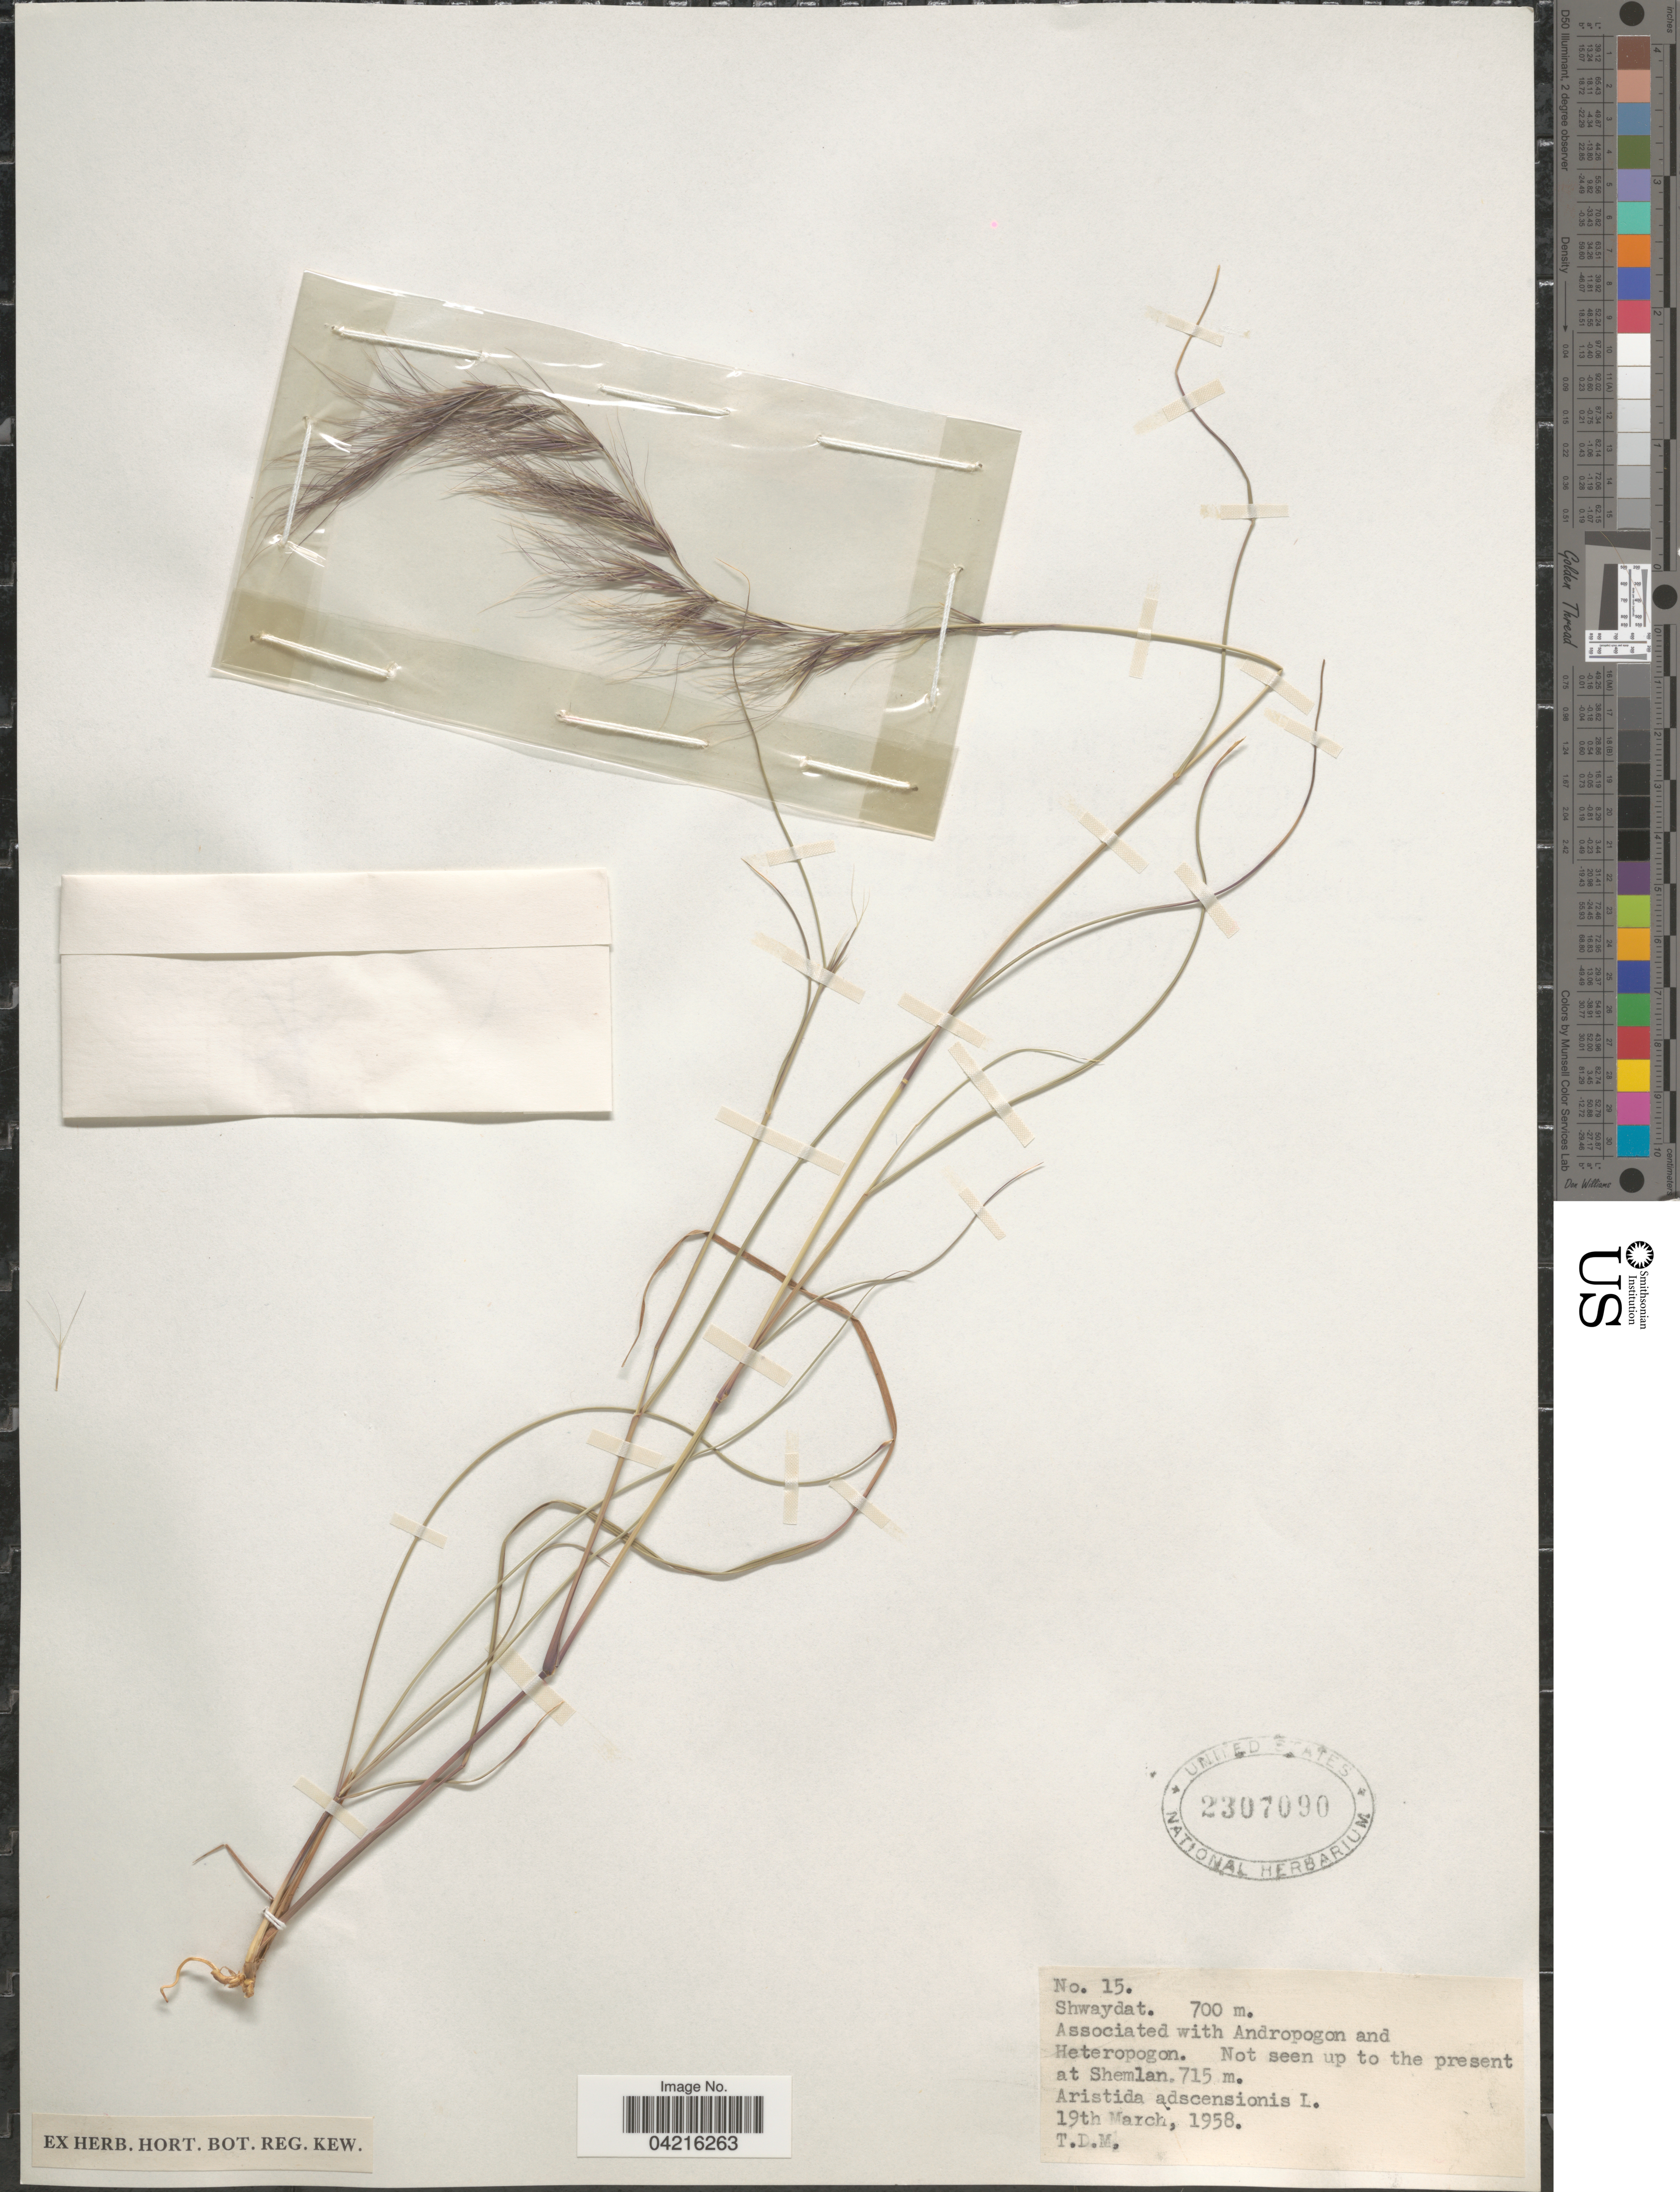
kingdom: Plantae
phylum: Tracheophyta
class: Liliopsida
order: Poales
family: Poaceae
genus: Aristida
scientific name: Aristida adscensionis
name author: L.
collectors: T. D. M.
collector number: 15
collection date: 1958-03-19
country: Lebanon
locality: Shwaydat. At Shemlan.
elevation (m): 700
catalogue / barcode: US 2307090